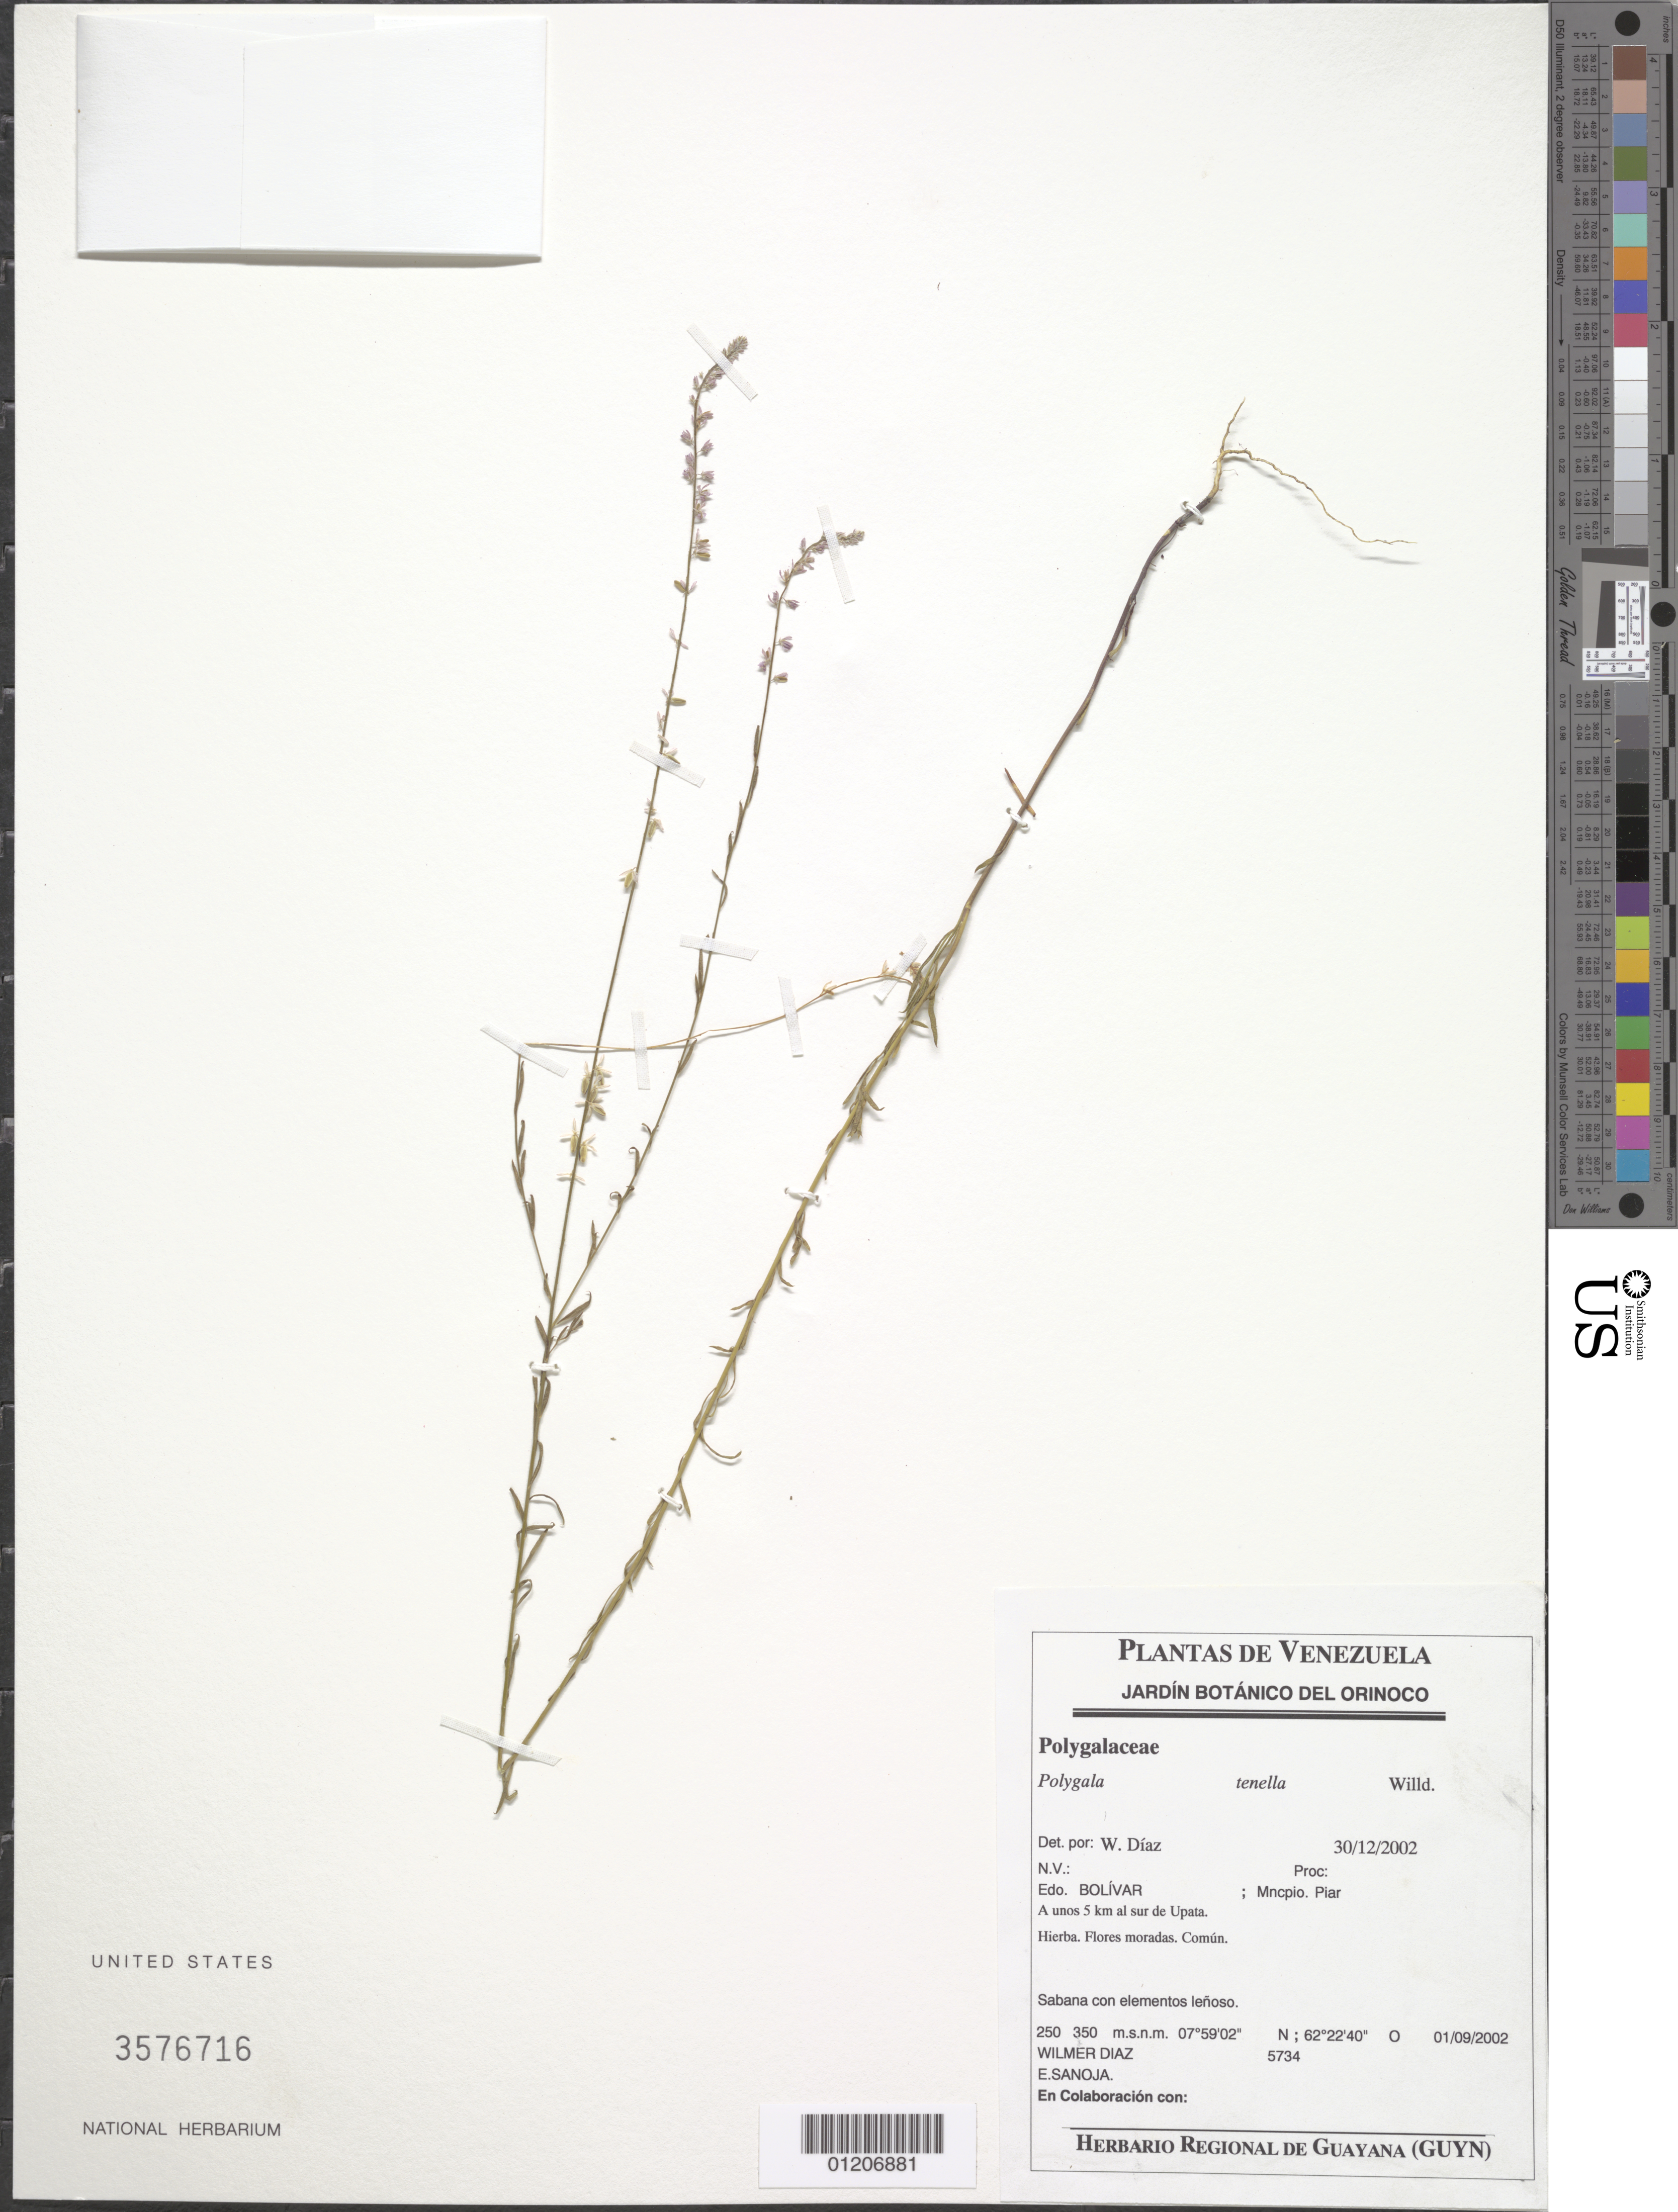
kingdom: Plantae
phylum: Tracheophyta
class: Magnoliopsida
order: Fabales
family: Polygalaceae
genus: Polygala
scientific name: Polygala tenella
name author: Willd.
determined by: Díaz P., Wilmer A.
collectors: W. Díaz P. & E. Sanoja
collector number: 5734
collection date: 2002-09-01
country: Venezuela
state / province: Bolívar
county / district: Piar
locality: A unos 5 km al sur de Upata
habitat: Sabana con elementos lenoso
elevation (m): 250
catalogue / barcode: US 3576716